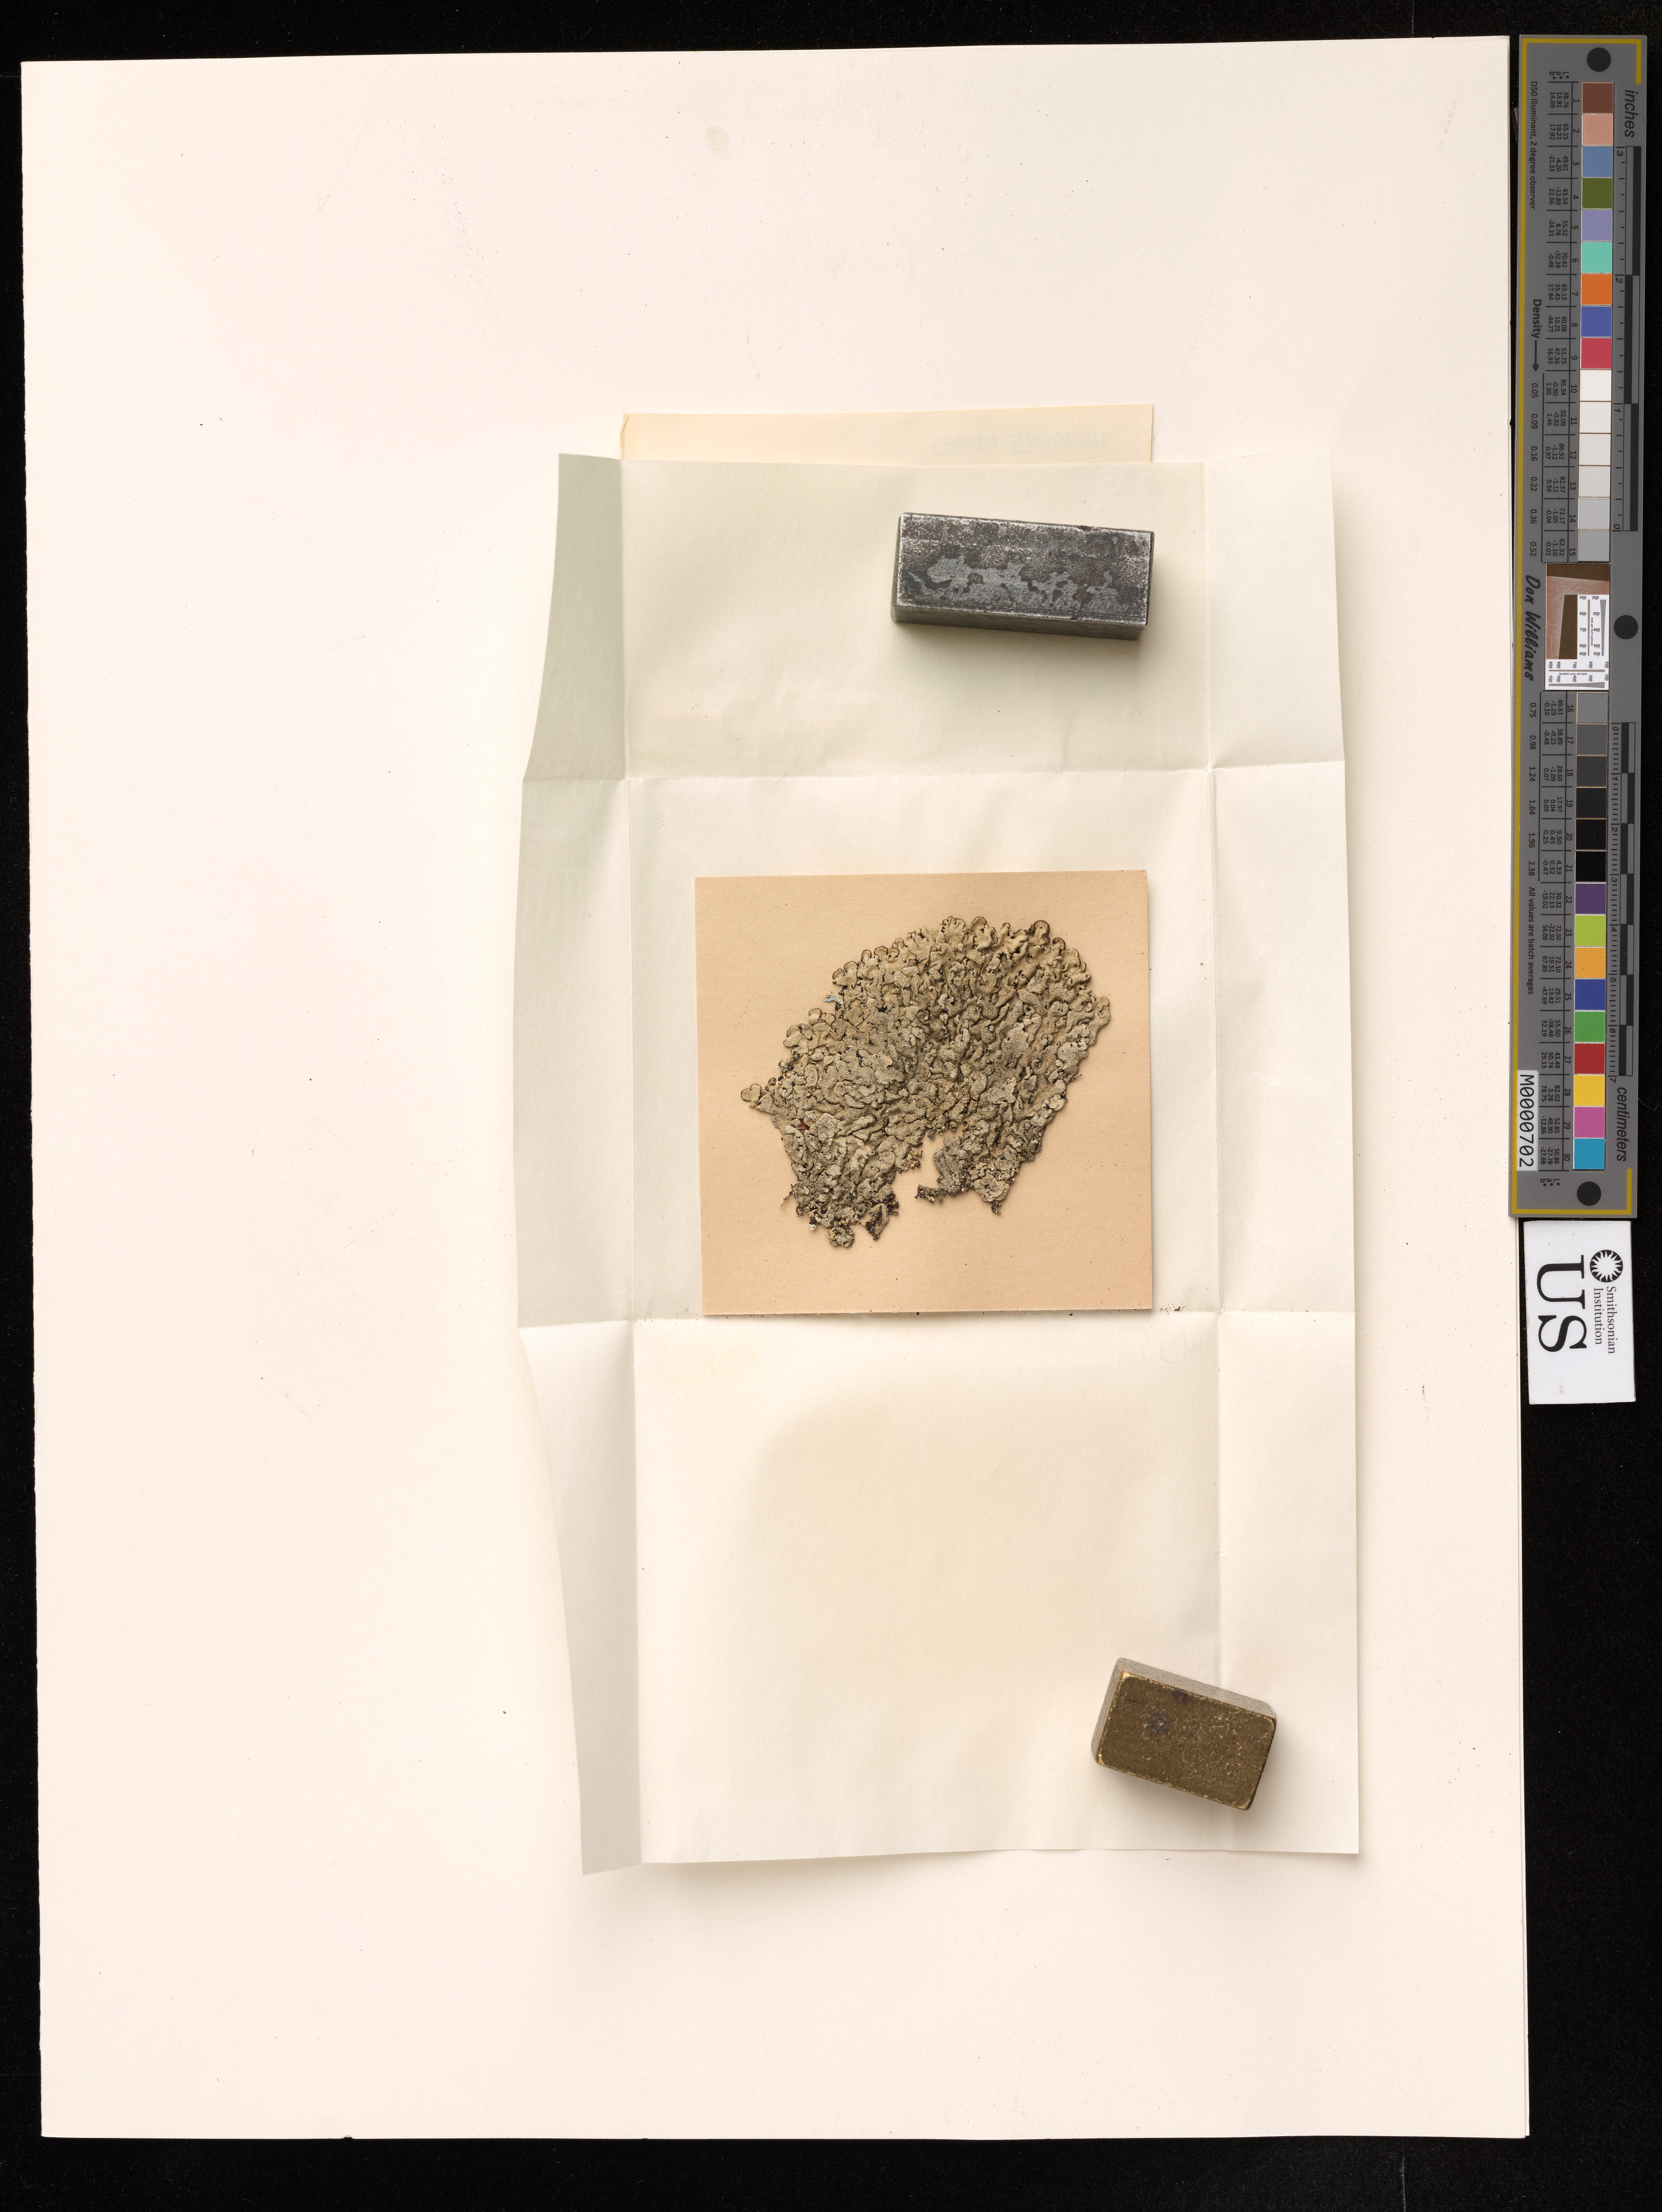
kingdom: Fungi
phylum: Ascomycota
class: Lecanoromycetes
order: Lecanorales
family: Parmeliaceae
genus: Hypogymnia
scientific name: Hypogymnia bitteriana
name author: (Zahlbr.) Rasanen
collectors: G. Kjellmert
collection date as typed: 04 Jul 1951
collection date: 1951-07-04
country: Sweden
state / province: Örebro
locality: Svennevad, prastgarden